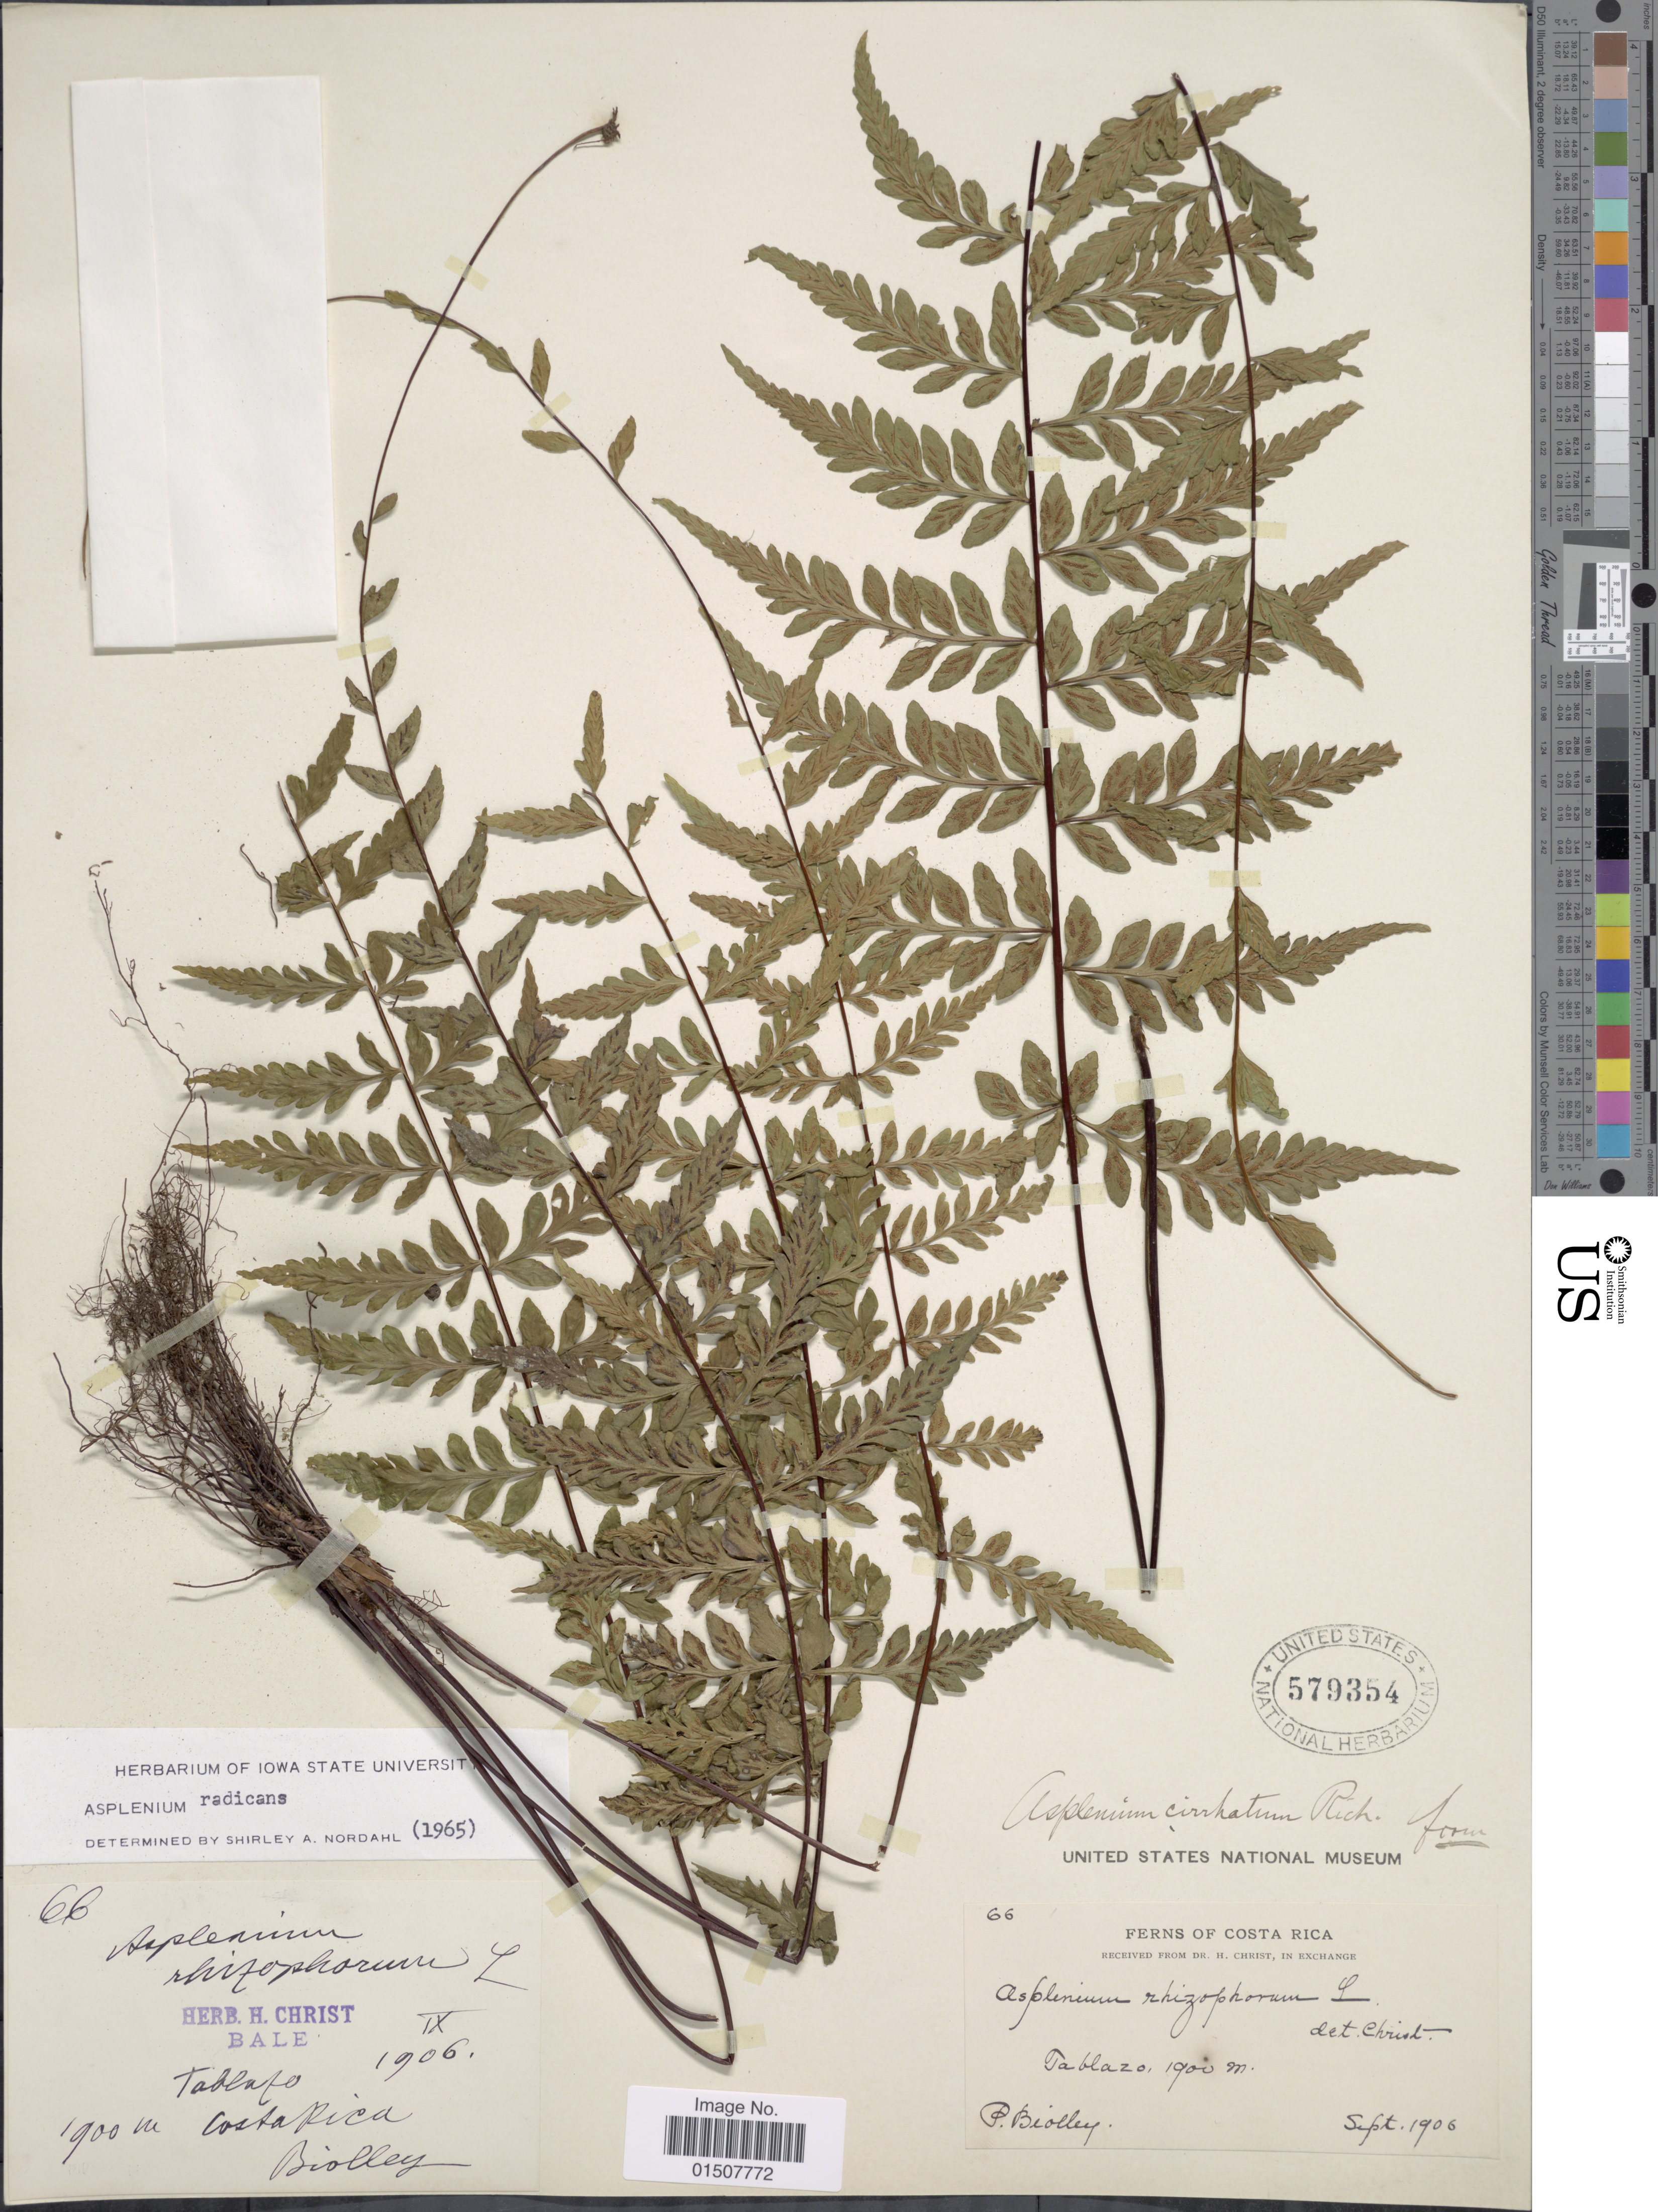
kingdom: Plantae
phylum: Tracheophyta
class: Polypodiopsida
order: Polypodiales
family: Aspleniaceae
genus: Asplenium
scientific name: Asplenium radicans var. radicans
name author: L.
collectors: P. Biolley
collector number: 66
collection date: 1906-09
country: Costa Rica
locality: Tablazo.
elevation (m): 1900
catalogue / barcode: US 579354